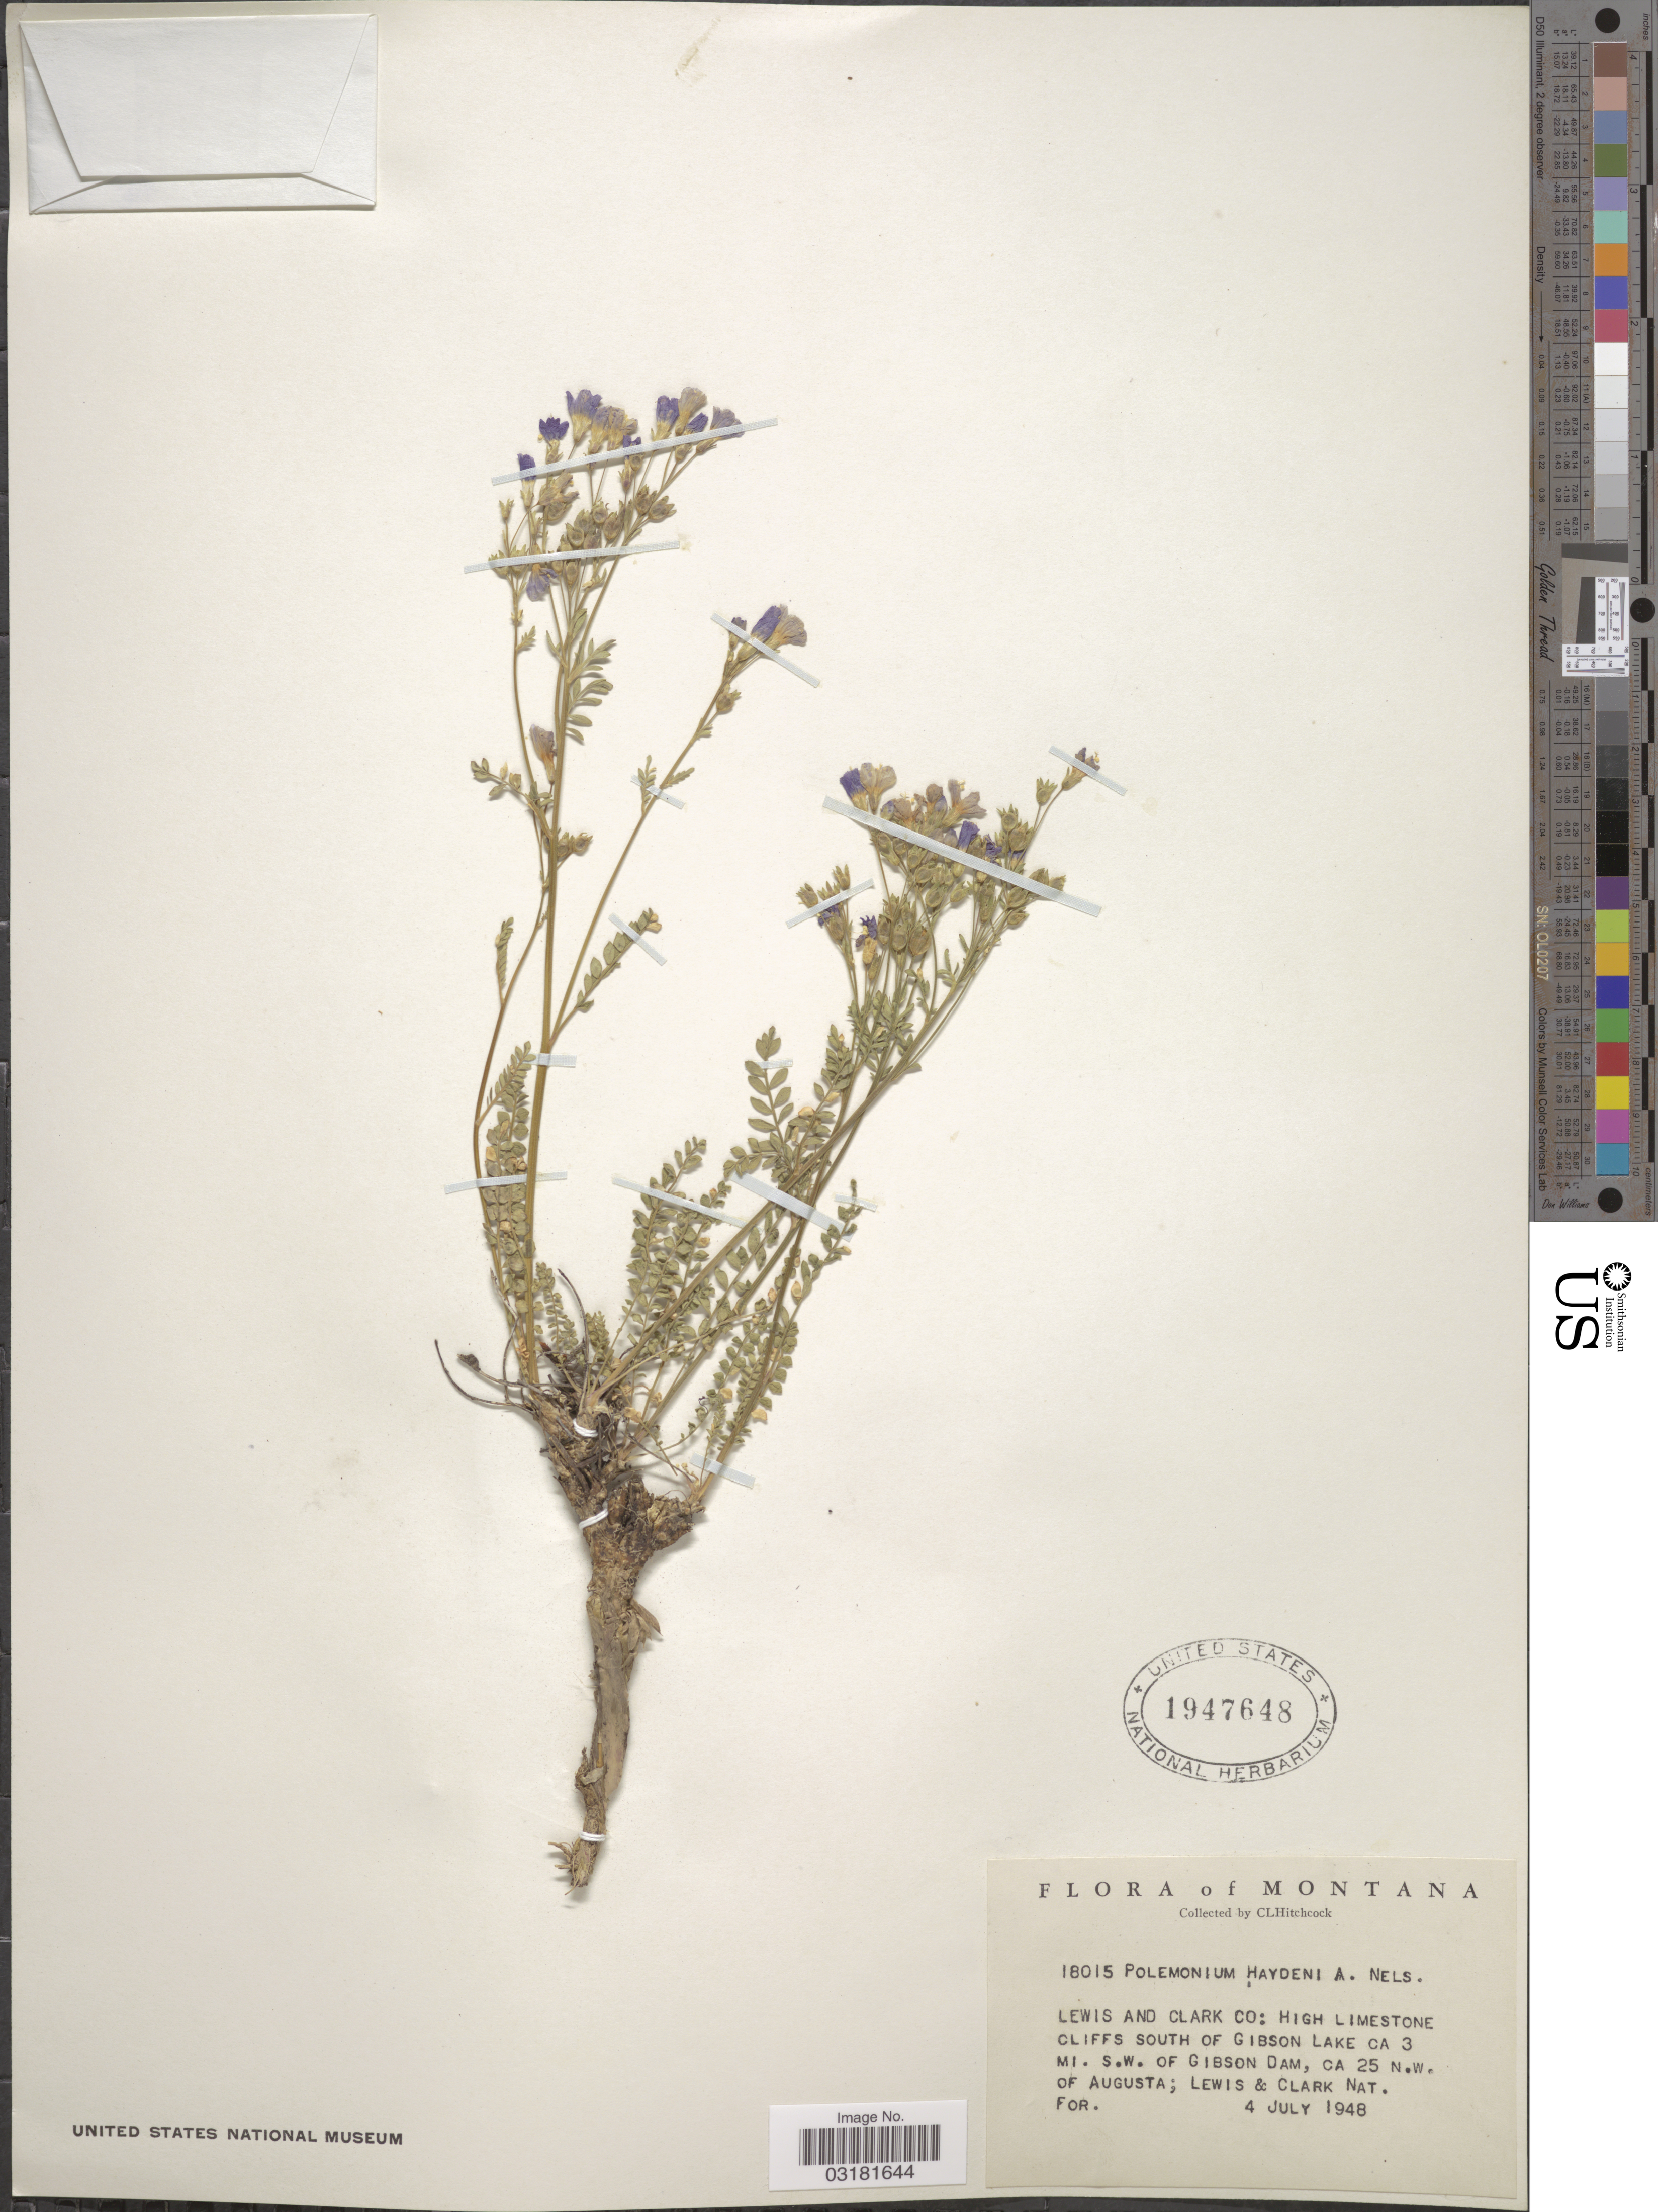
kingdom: Plantae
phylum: Tracheophyta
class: Magnoliopsida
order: Ericales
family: Polemoniaceae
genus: Polemonium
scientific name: Polemonium pulcherrimum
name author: Hook.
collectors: C. L. Hitchcock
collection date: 1948-07-04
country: United States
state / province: Montana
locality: Lewis and Clark Co: High Limestone Cliffs South of Gibson Lake Ca 3 Mi. S.W. of Gibson Dam, Ca 25 N.W. of Augusta; Lewis & Clark Nat. For.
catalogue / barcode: US 1947648